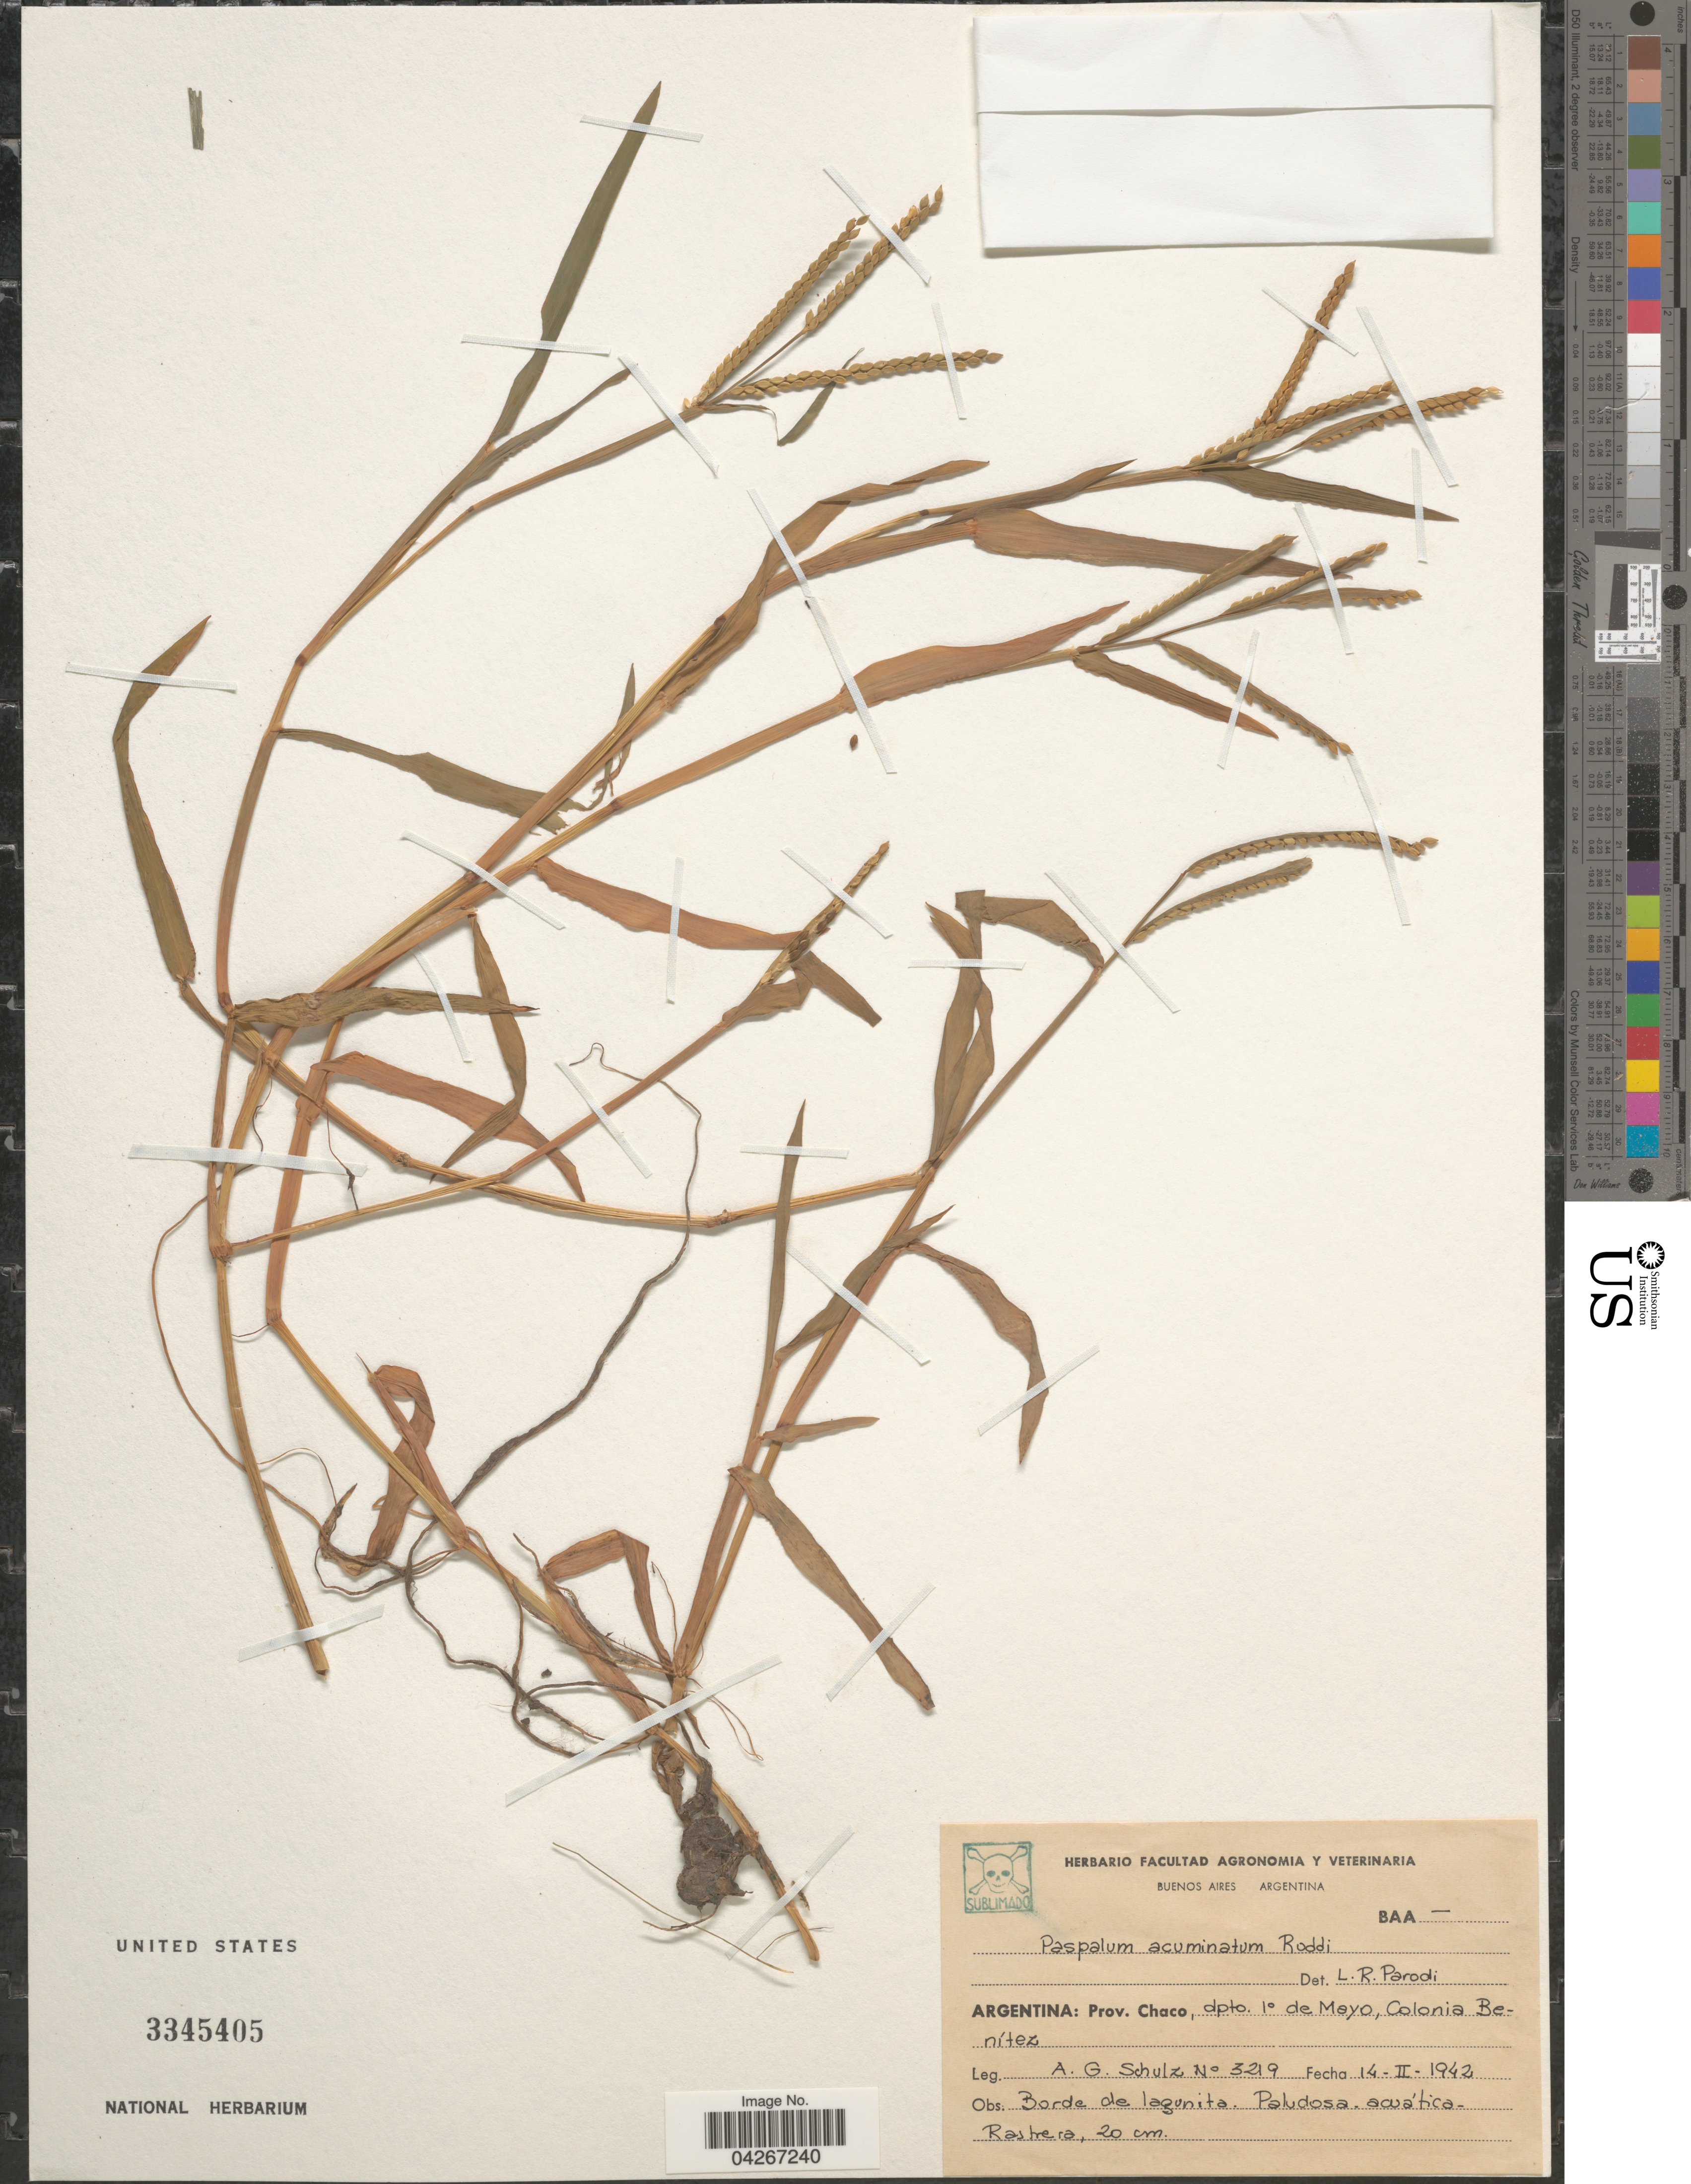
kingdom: Plantae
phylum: Tracheophyta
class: Liliopsida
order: Poales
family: Poaceae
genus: Paspalum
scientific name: Paspalum acuminatum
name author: Raddi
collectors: A. G. Schulz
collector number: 3219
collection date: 1942-02-14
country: Argentina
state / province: Chaco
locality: Dpto. 1º de Mayo, Colonia Benítez.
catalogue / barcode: US 3345405